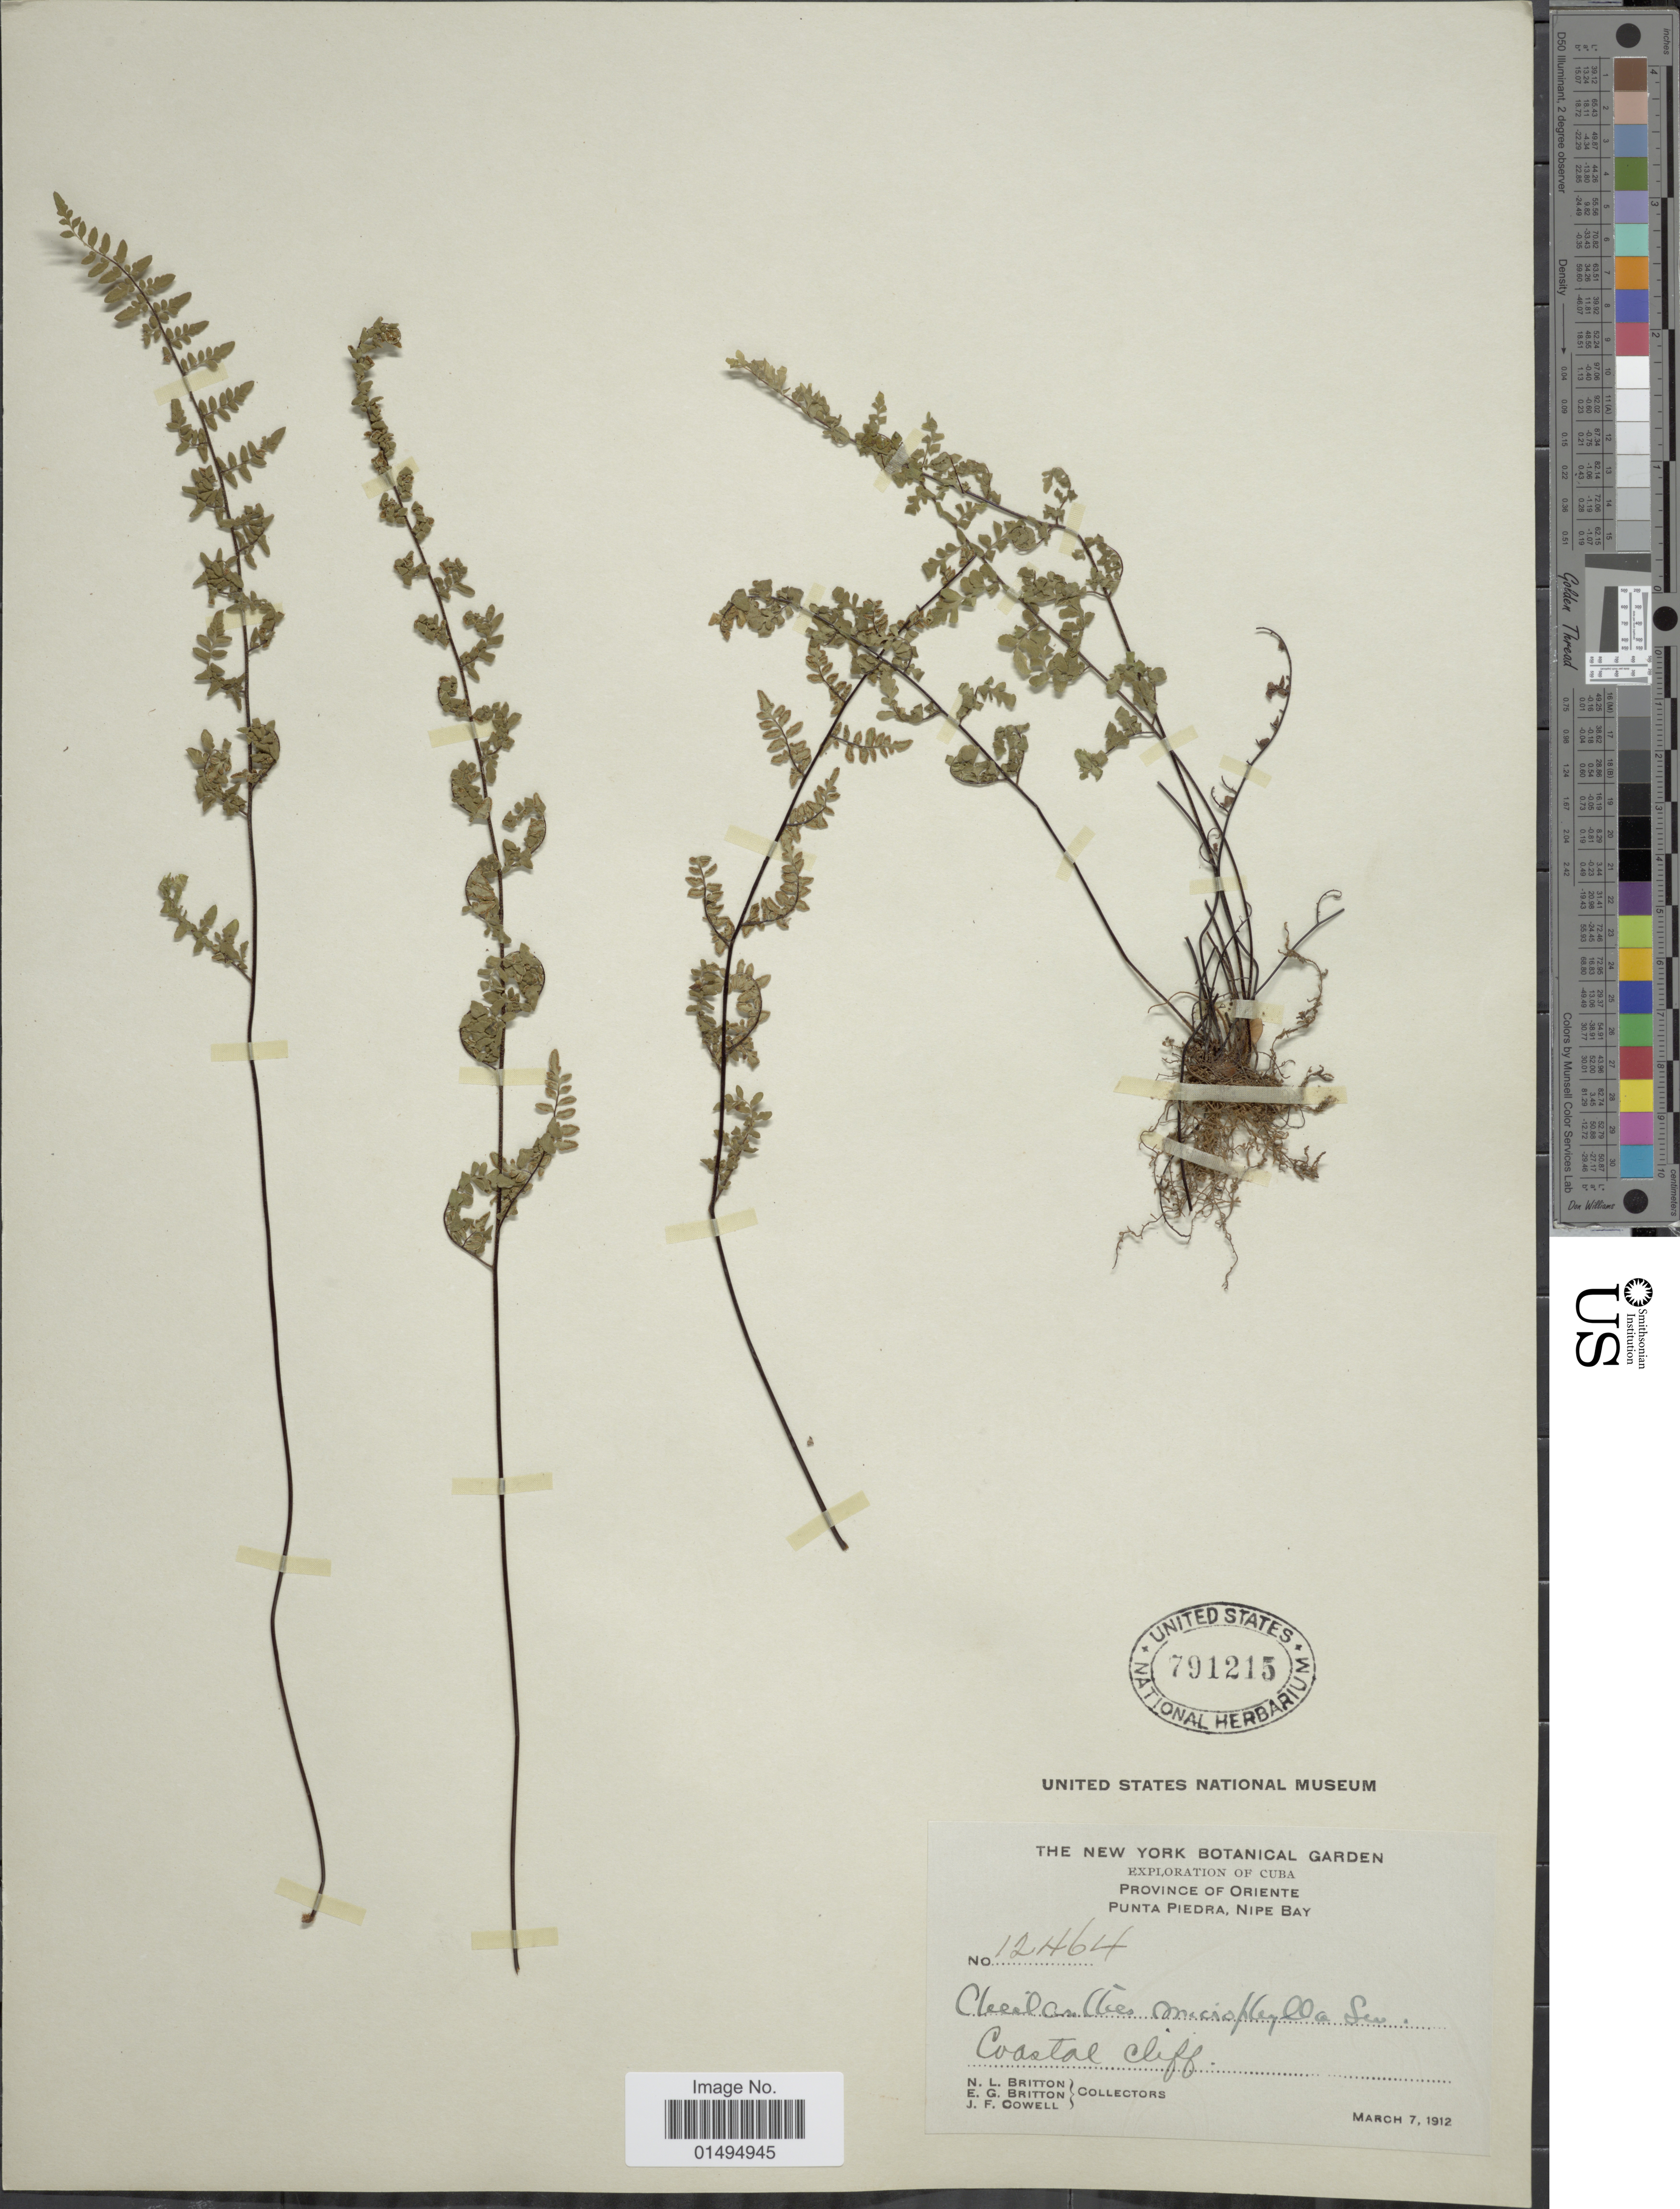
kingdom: Plantae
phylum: Tracheophyta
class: Polypodiopsida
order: Polypodiales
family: Pteridaceae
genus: Myriopteris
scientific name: Myriopteris microphylla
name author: (Sw.) Grusz & Windham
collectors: N. Britton, E. G. Britton & J. F. Cowell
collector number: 12464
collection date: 1912-03-07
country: Cuba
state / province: Oriente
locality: Province of Oriente, Punta Piedra, Nipe Bay.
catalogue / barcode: US 791215